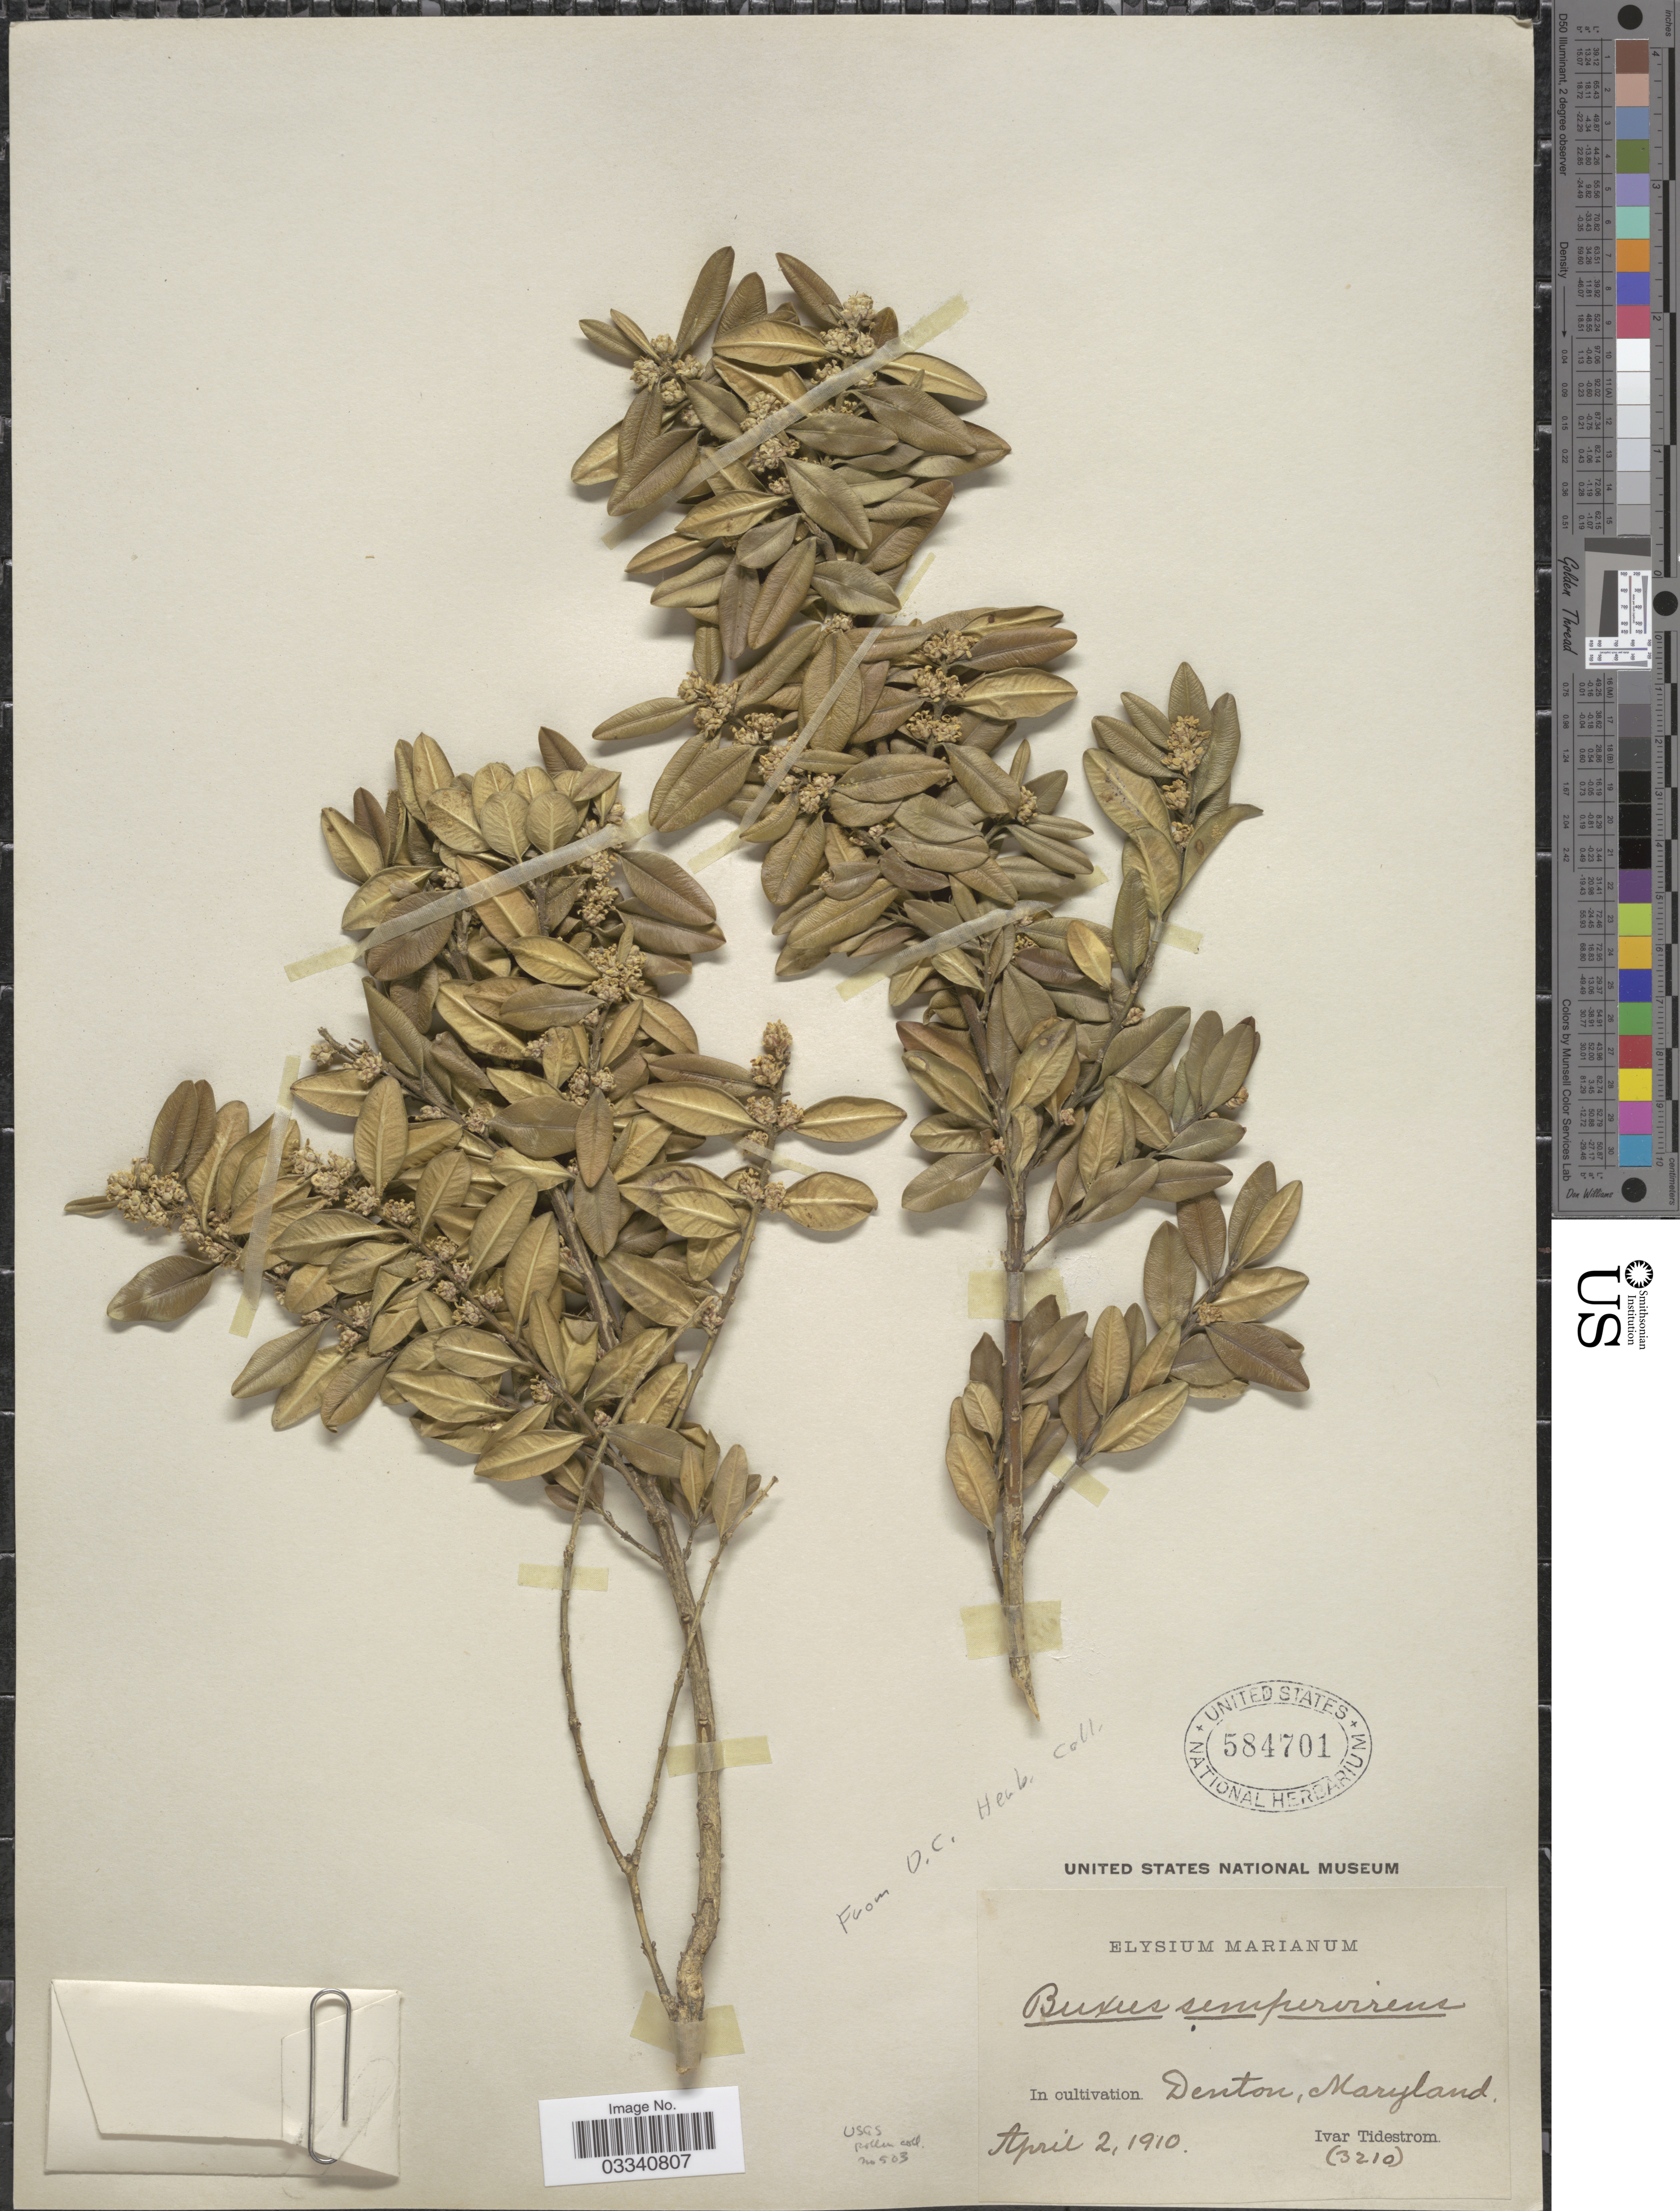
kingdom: Plantae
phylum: Tracheophyta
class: Magnoliopsida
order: Buxales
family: Buxaceae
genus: Buxus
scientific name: Buxus sempervirens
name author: L.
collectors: I. F. Tidestrom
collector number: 3210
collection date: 1910-04-02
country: United States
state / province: Maryland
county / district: Caroline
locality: In cultivation Denton.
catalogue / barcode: US 584701